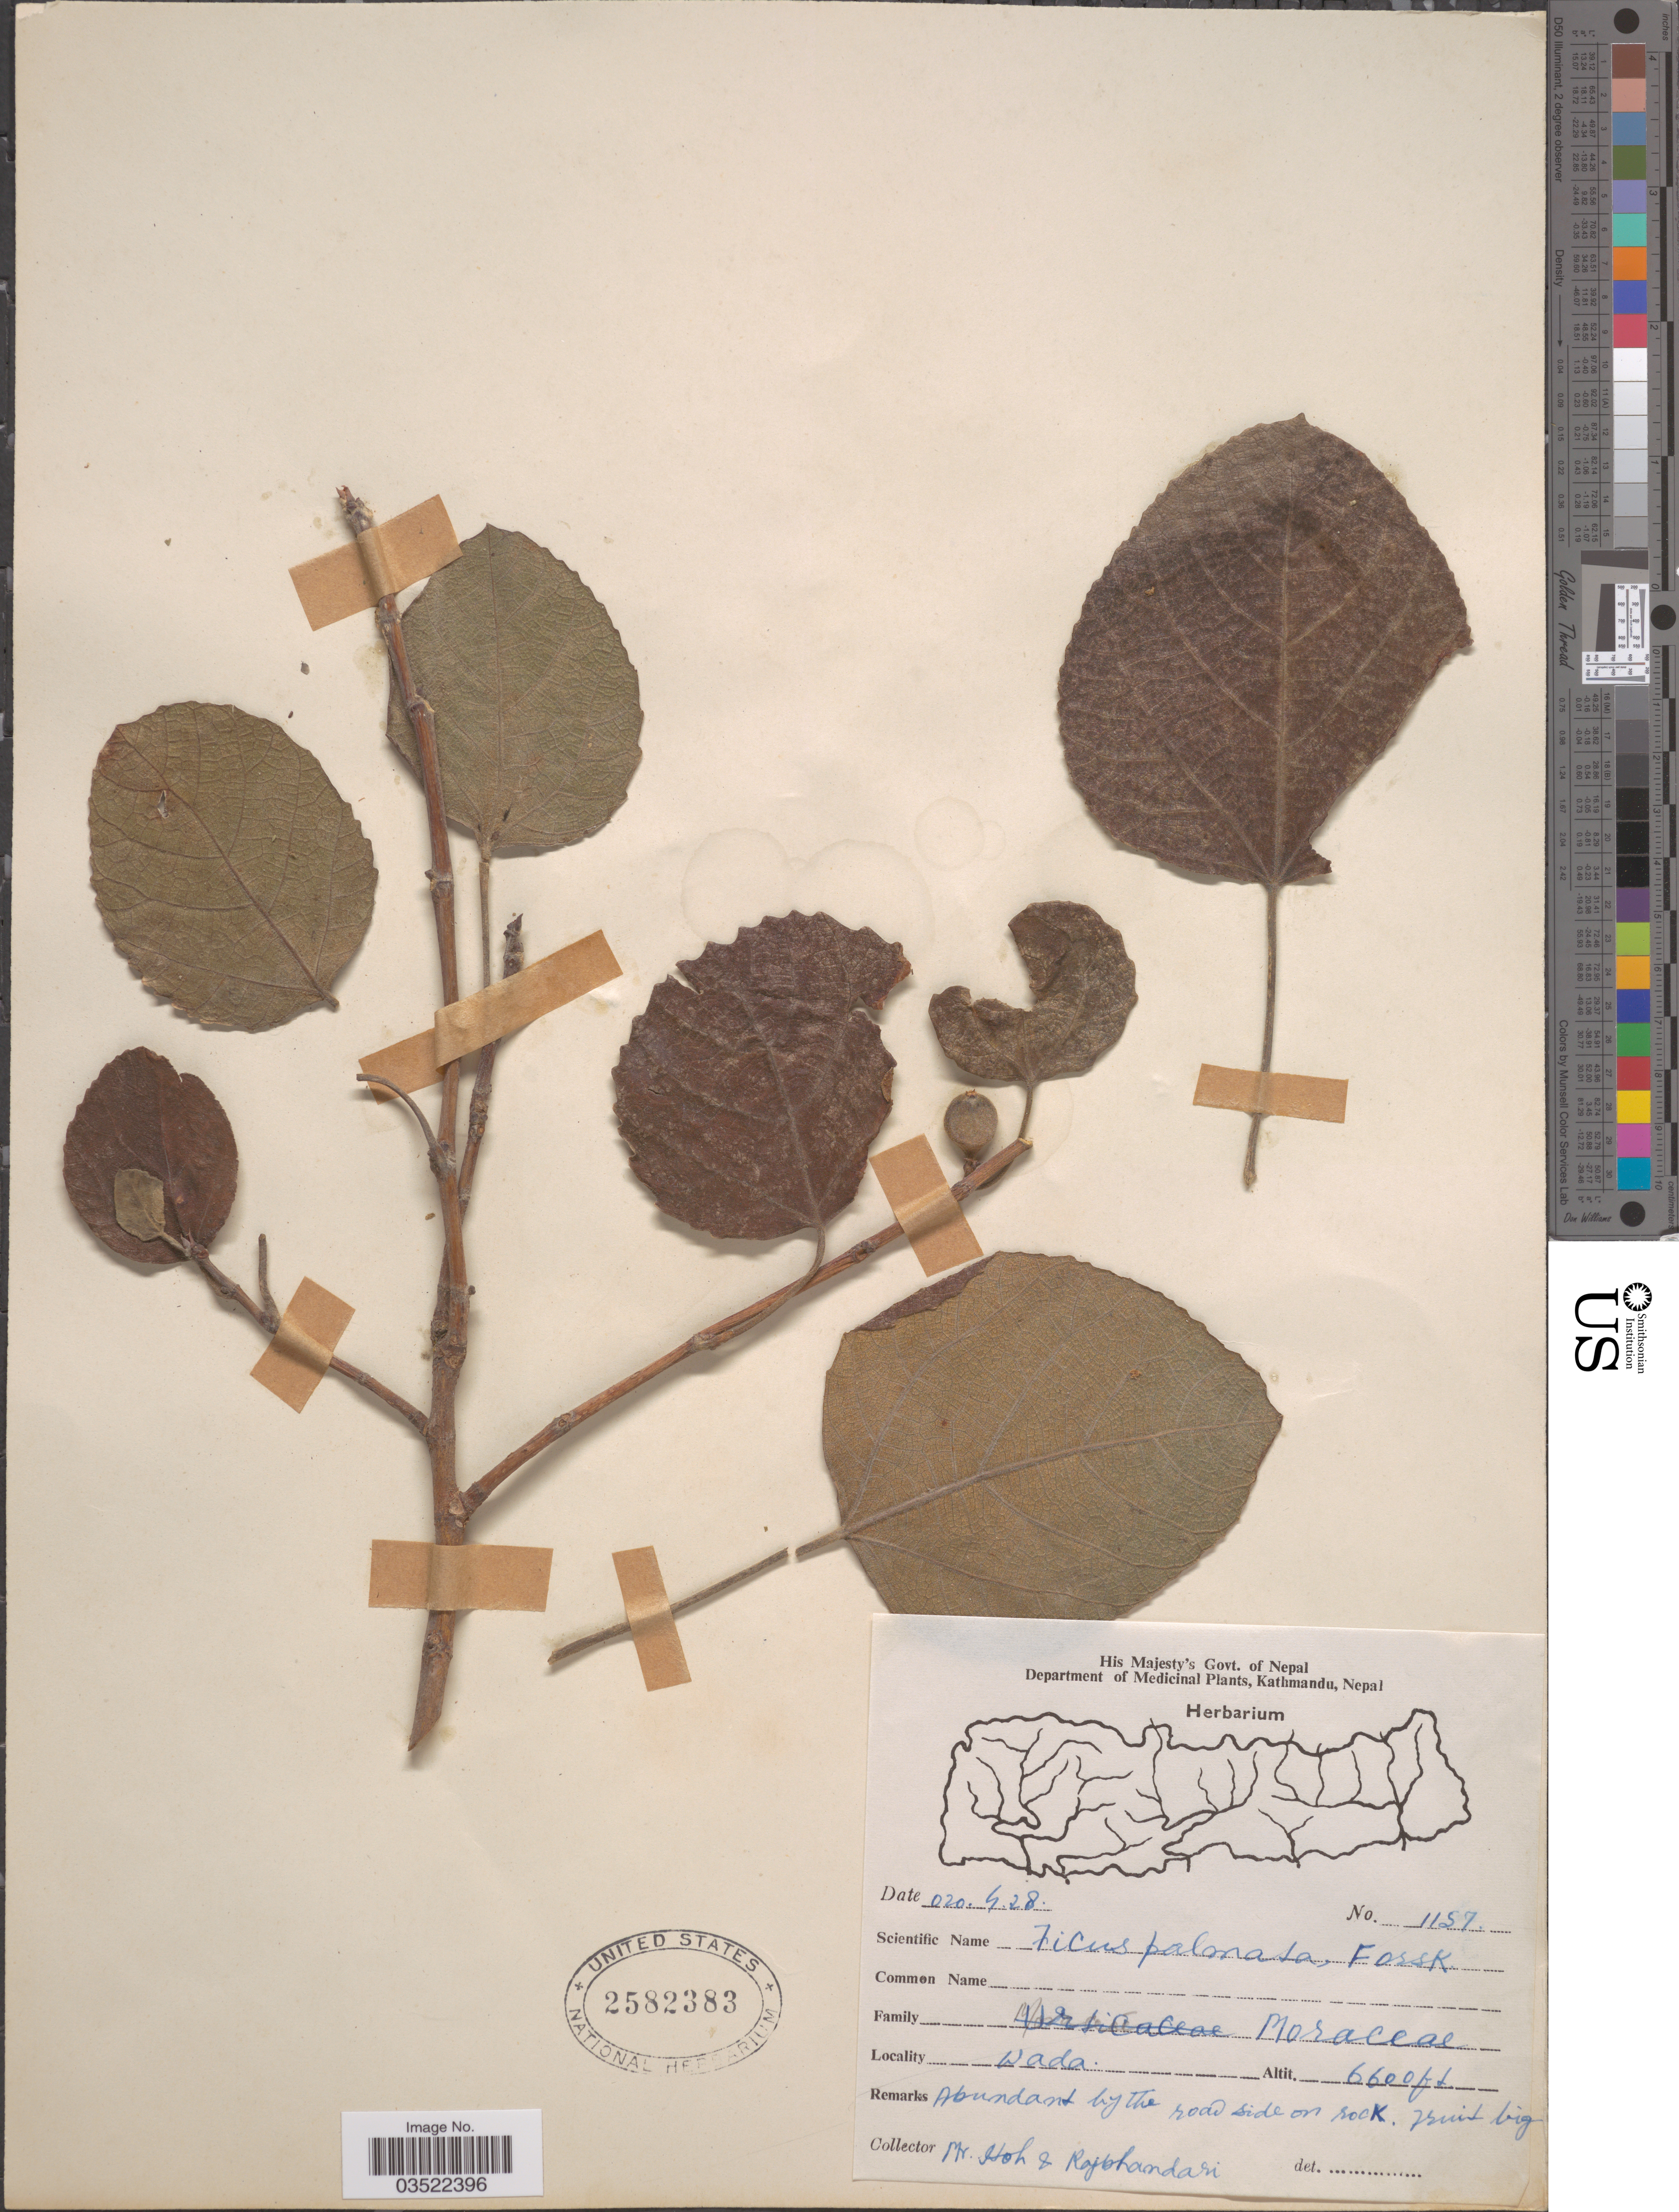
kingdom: Plantae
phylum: Tracheophyta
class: Magnoliopsida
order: Rosales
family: Moraceae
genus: Ficus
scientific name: Ficus palmata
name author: Forssk.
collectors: Hoh. & Rajbhandari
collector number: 1157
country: Nepal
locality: Wada.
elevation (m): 2012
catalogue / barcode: US 2582383